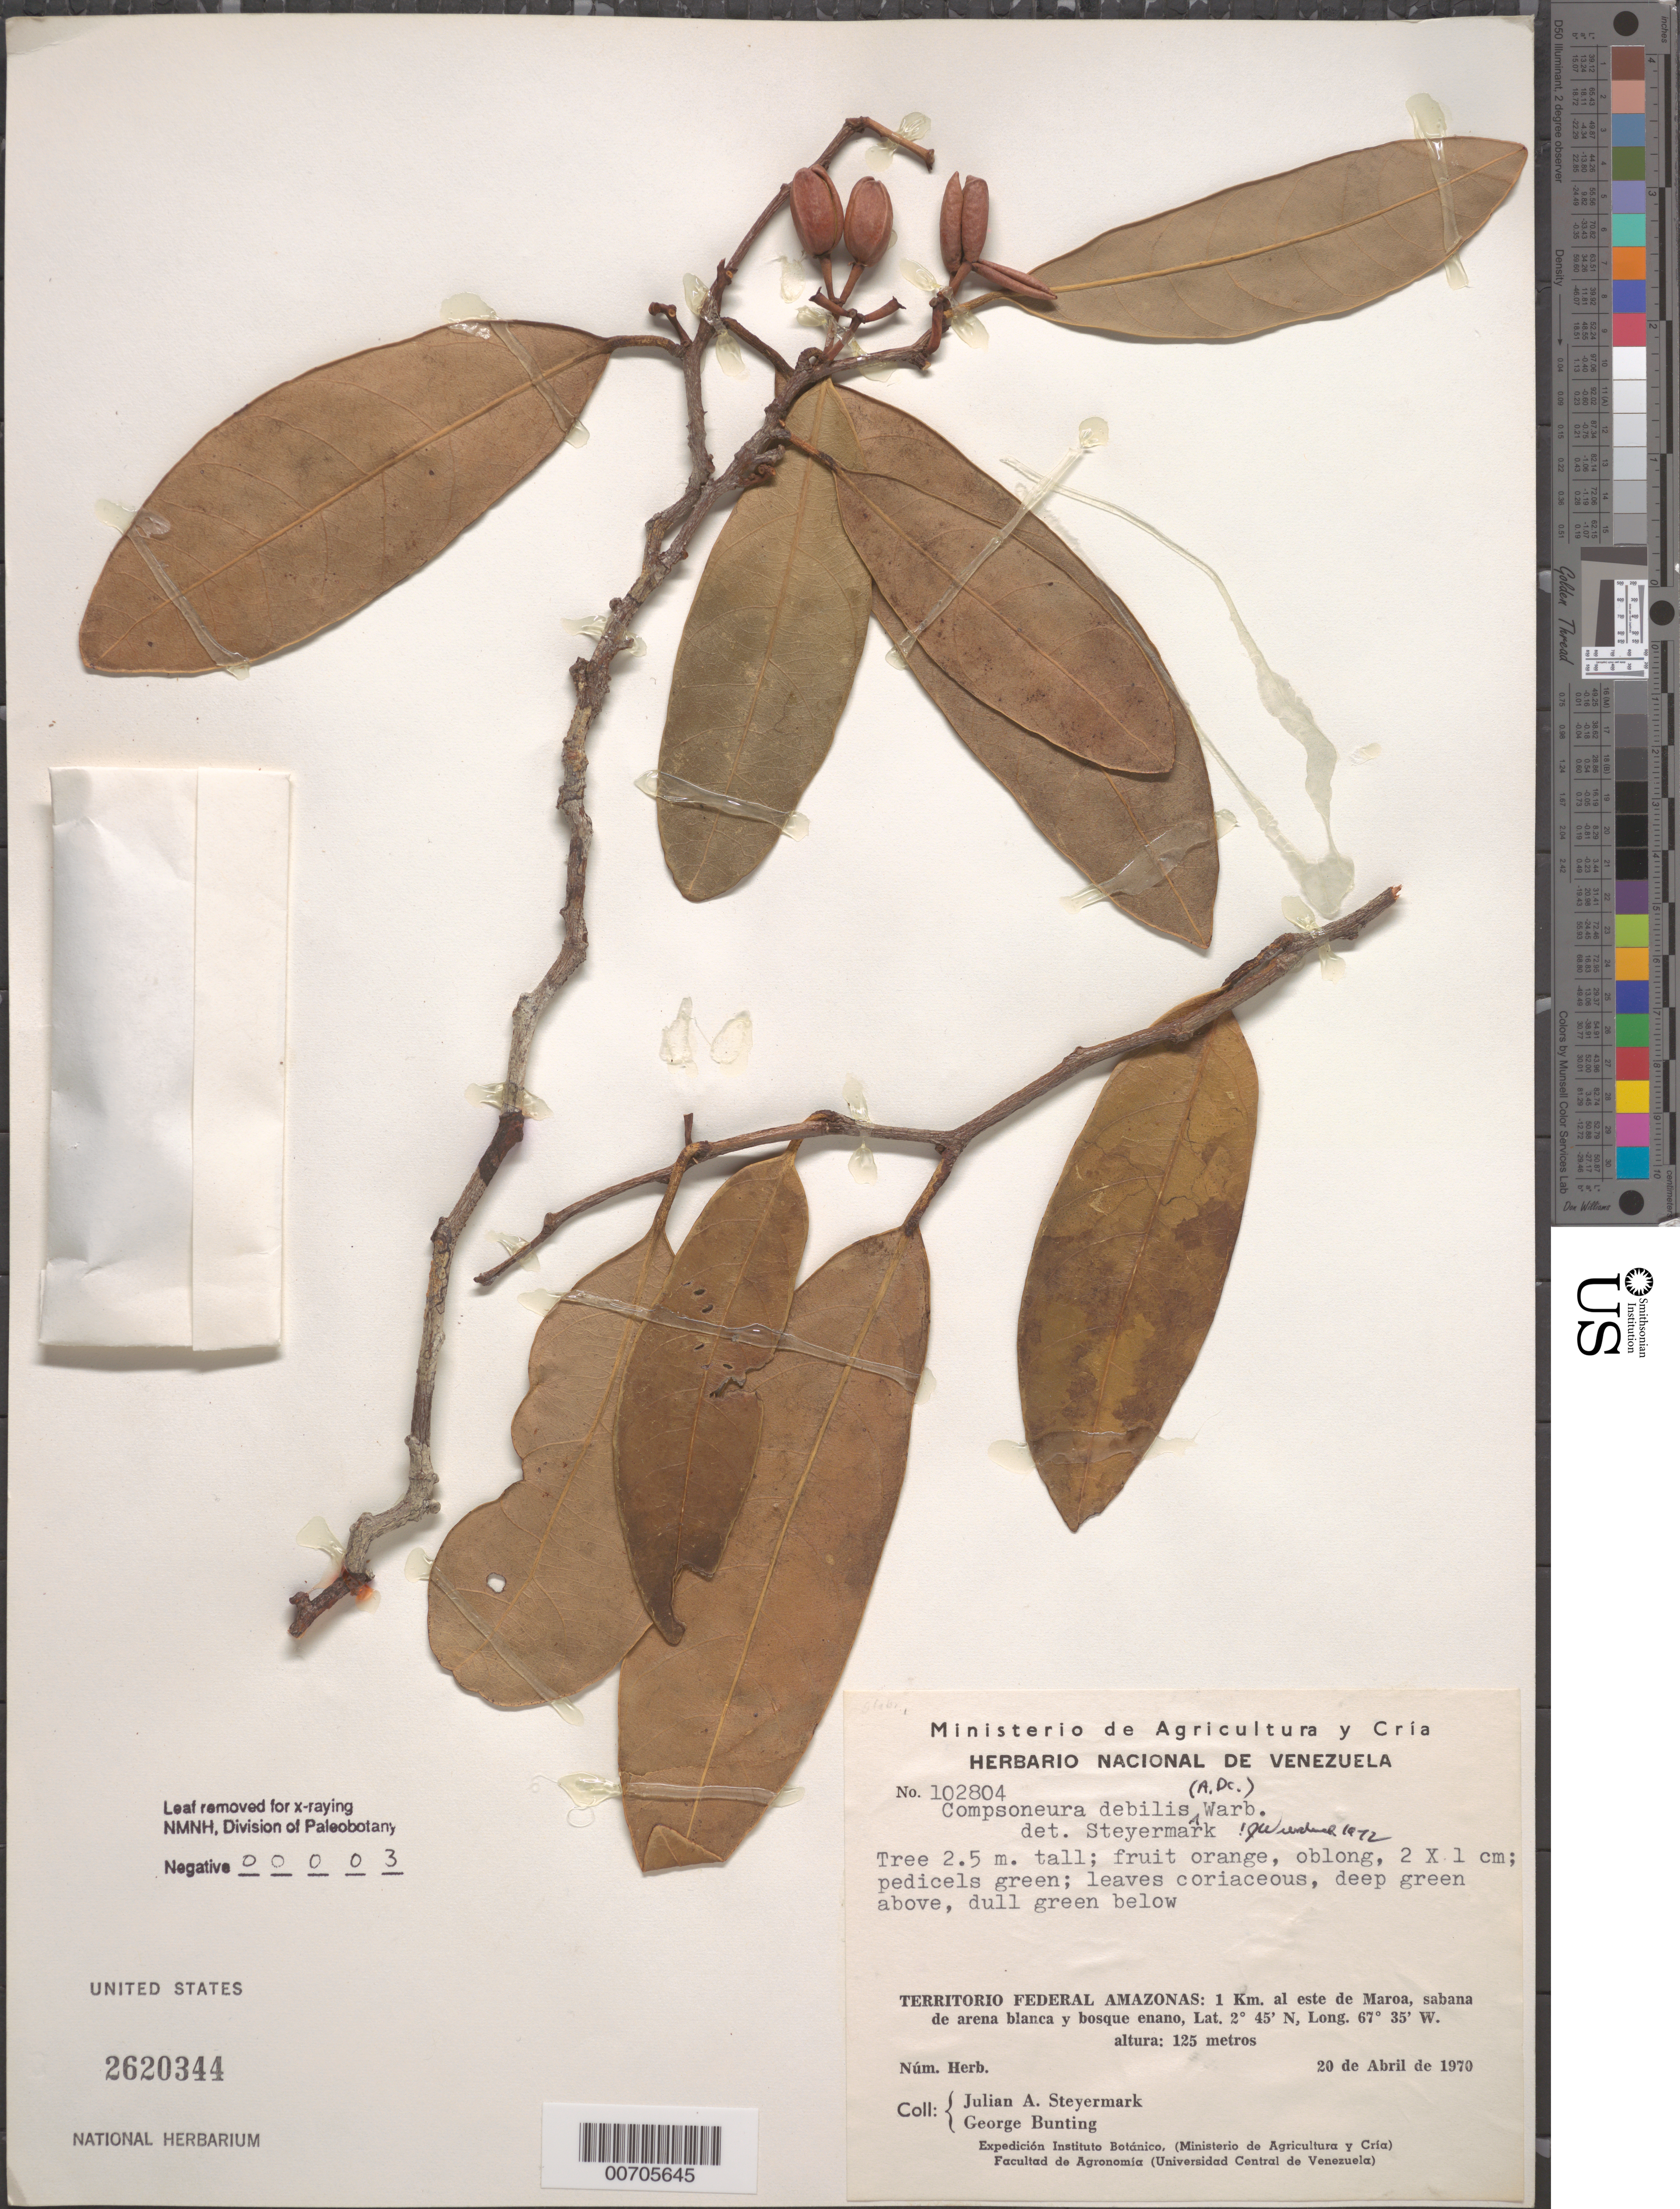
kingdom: Plantae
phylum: Tracheophyta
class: Magnoliopsida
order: Magnoliales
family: Myristicaceae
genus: Compsoneura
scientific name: Compsoneura debilis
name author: (Spruce ex A. DC.) Warb.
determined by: Wurdack, John J., (US), US (UNITED STATES)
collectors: J. Steyermark & G. S. Bunting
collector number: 102804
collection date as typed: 20-Apr-70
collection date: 1970-04-20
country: Venezuela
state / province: Amazonas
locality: Maroa, 1 km E of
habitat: White sand savanna and dwarf forest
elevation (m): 125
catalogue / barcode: US 2620344